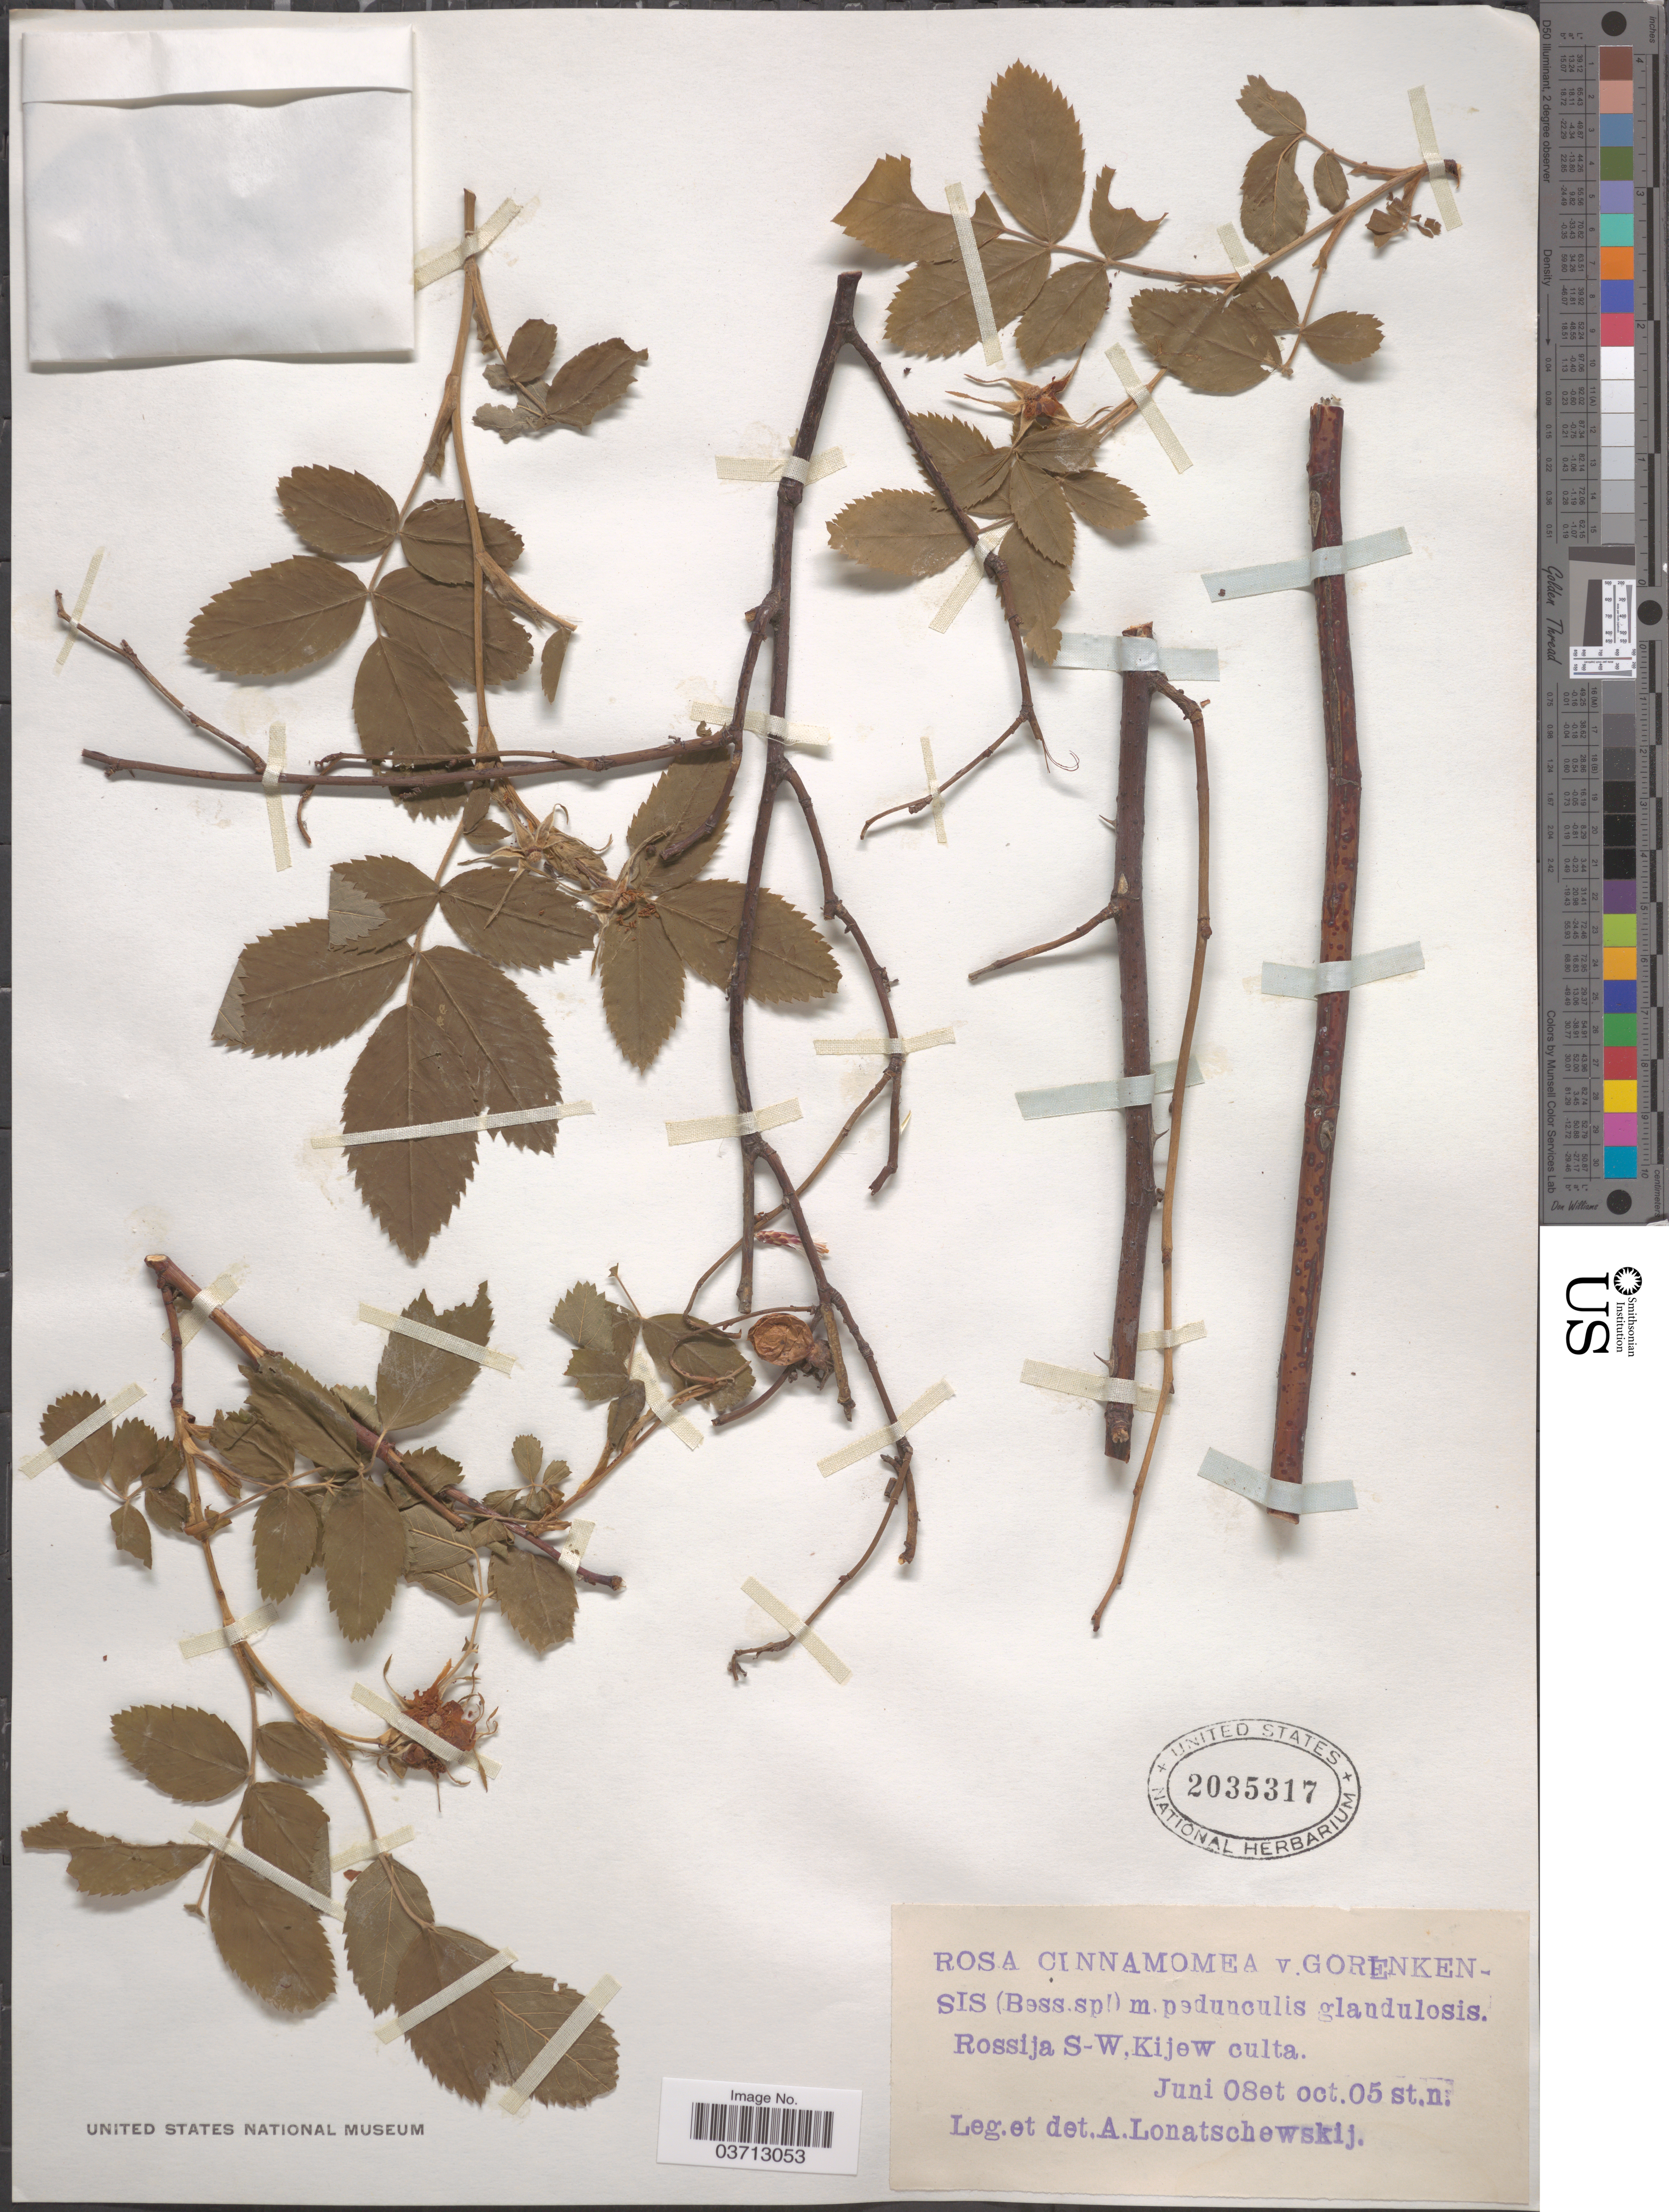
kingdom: Plantae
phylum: Tracheophyta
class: Magnoliopsida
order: Rosales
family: Rosaceae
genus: Rosa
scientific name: Rosa cinnamomea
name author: L.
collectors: A. Lonatschewskij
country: Ukraine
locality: Rossija S-W, Kijew.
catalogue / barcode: US 2035317